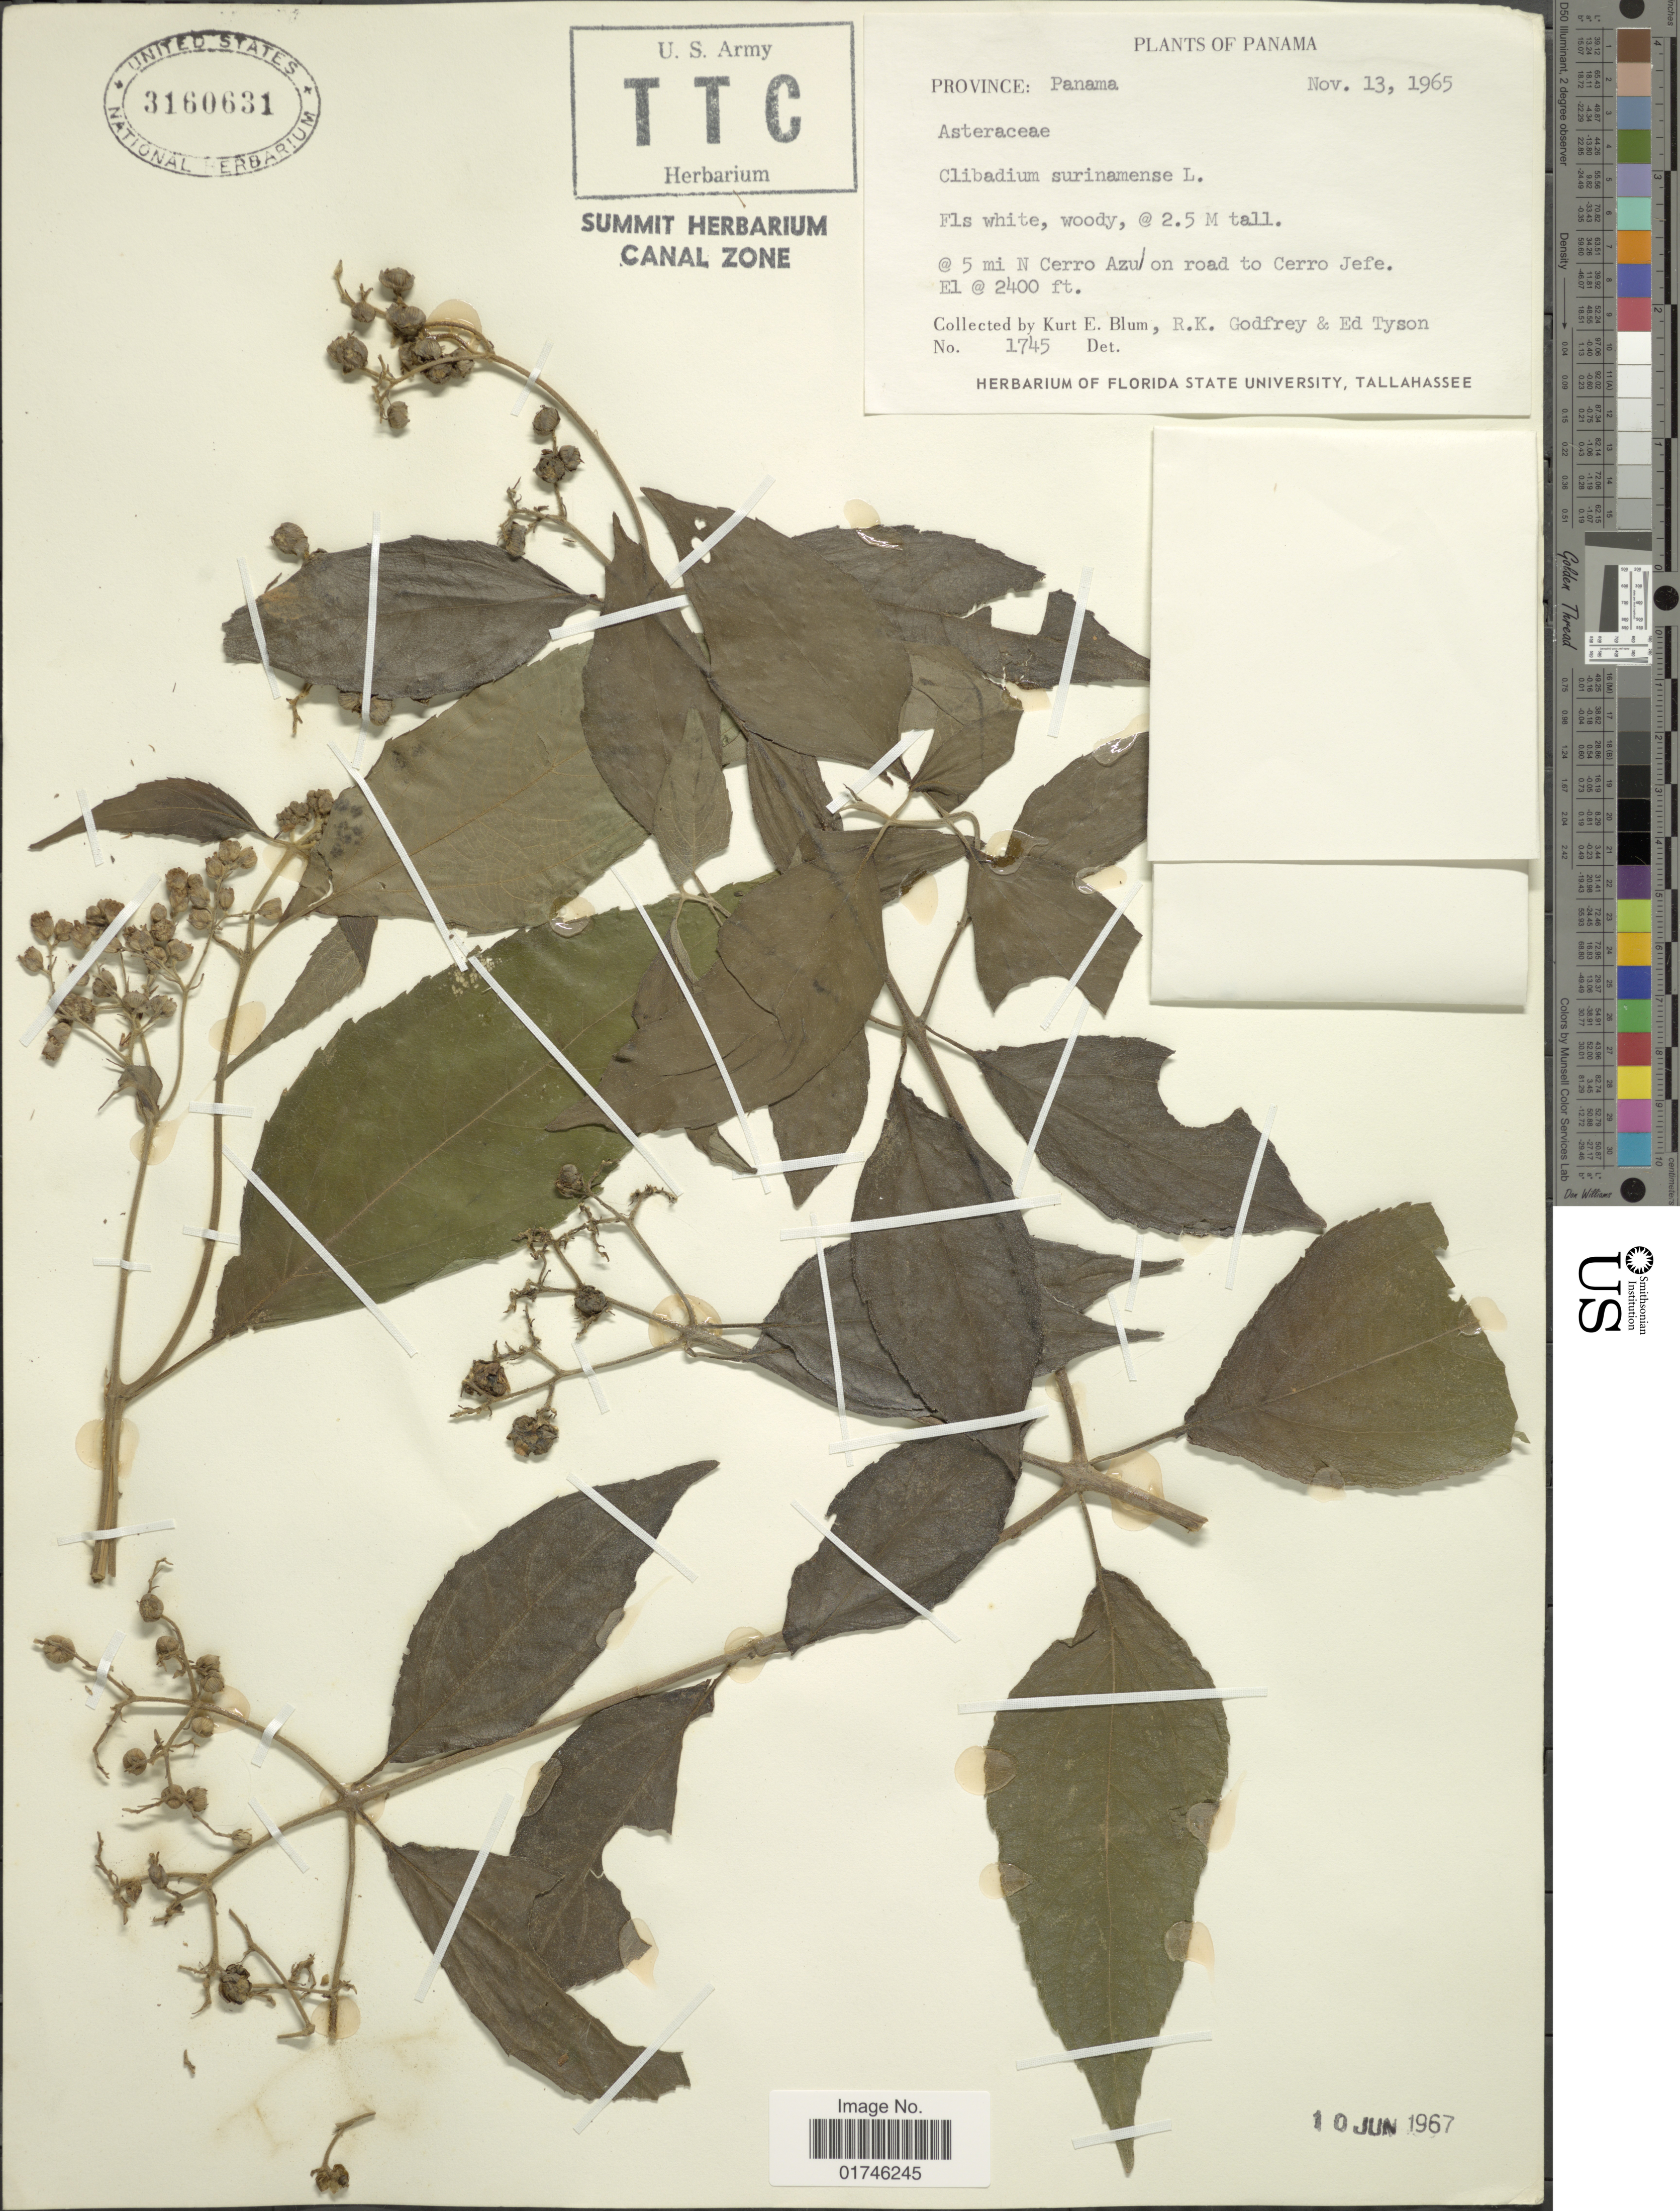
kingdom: Plantae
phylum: Tracheophyta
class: Magnoliopsida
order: Asterales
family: Asteraceae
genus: Clibadium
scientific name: Clibadium surinamense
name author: L.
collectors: K. E. Blum, R. K. Godfrey & E. Tyson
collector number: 1745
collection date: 1965-11-13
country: Panama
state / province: Panamá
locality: Procvince: Panama, @5 mi N Cerro Azu/on road to cerro Jefe.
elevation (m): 732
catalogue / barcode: US 3160631